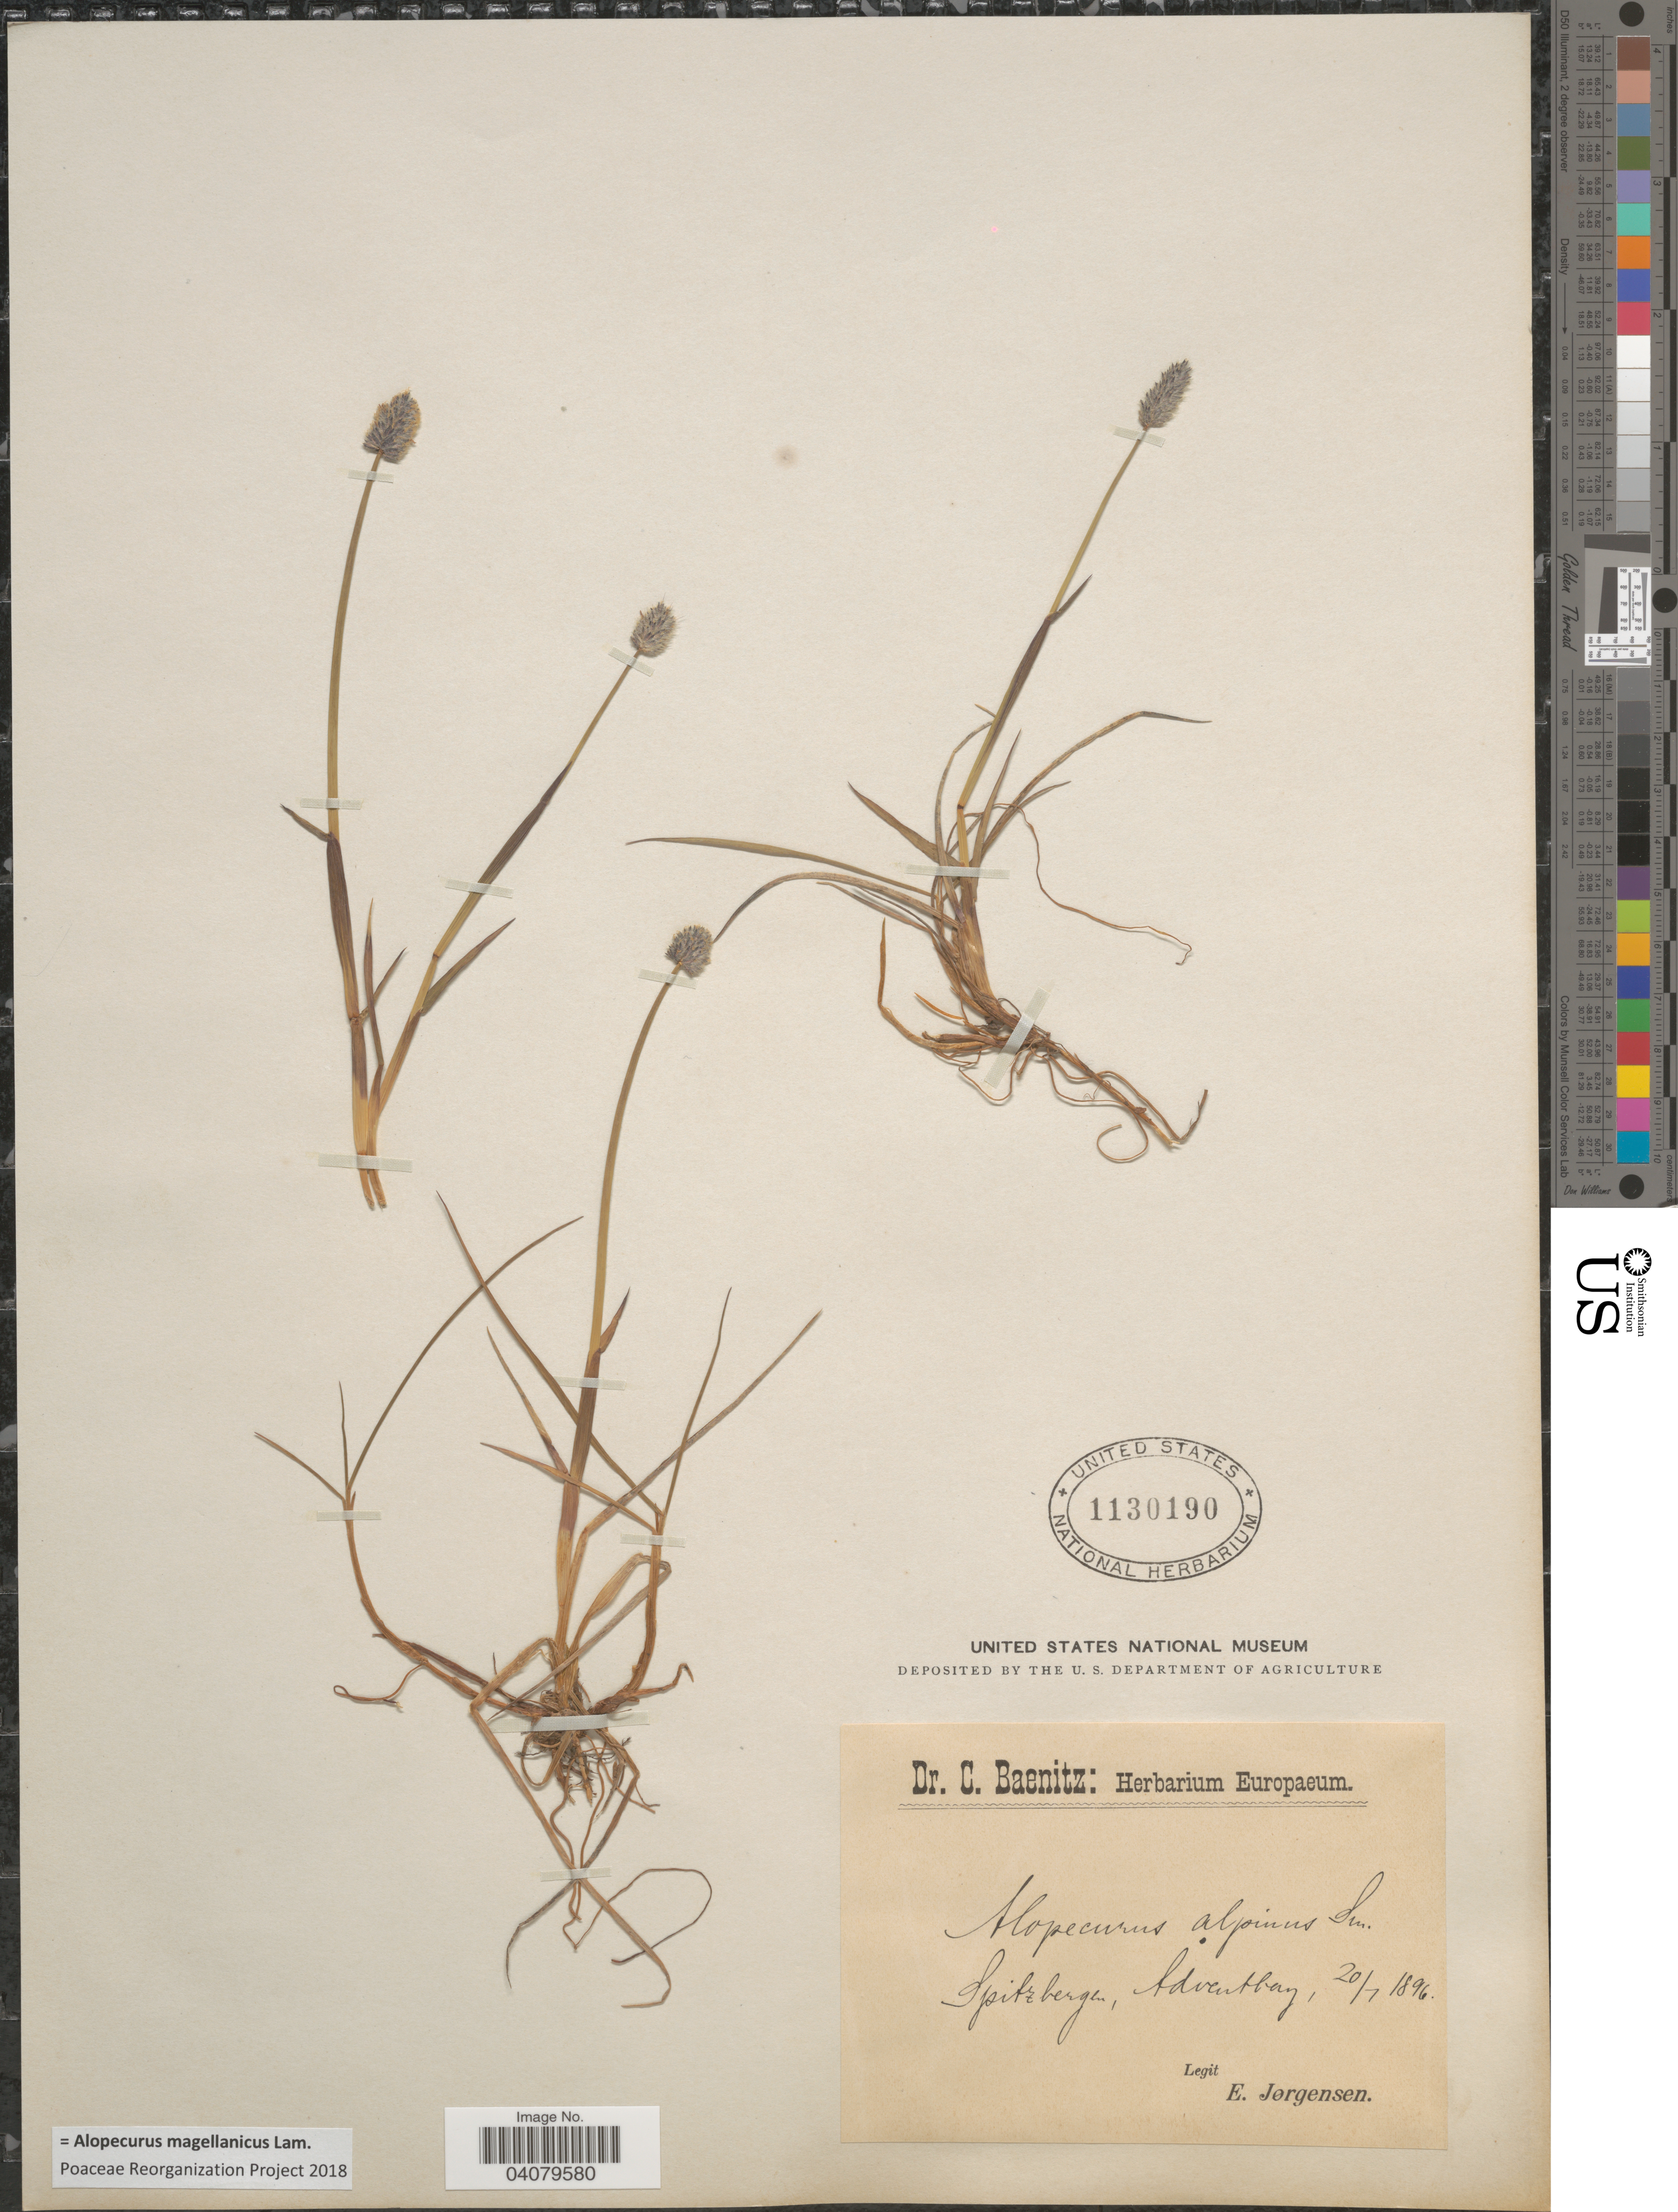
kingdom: Plantae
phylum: Tracheophyta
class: Liliopsida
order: Poales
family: Poaceae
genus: Alopecurus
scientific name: Alopecurus magellanicus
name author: Lam.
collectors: E. Jørgensen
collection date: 1896-07-20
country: Norway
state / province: Svalbard and Jan Mayen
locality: Spitzbergen, Adventbay.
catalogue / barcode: US 1130190